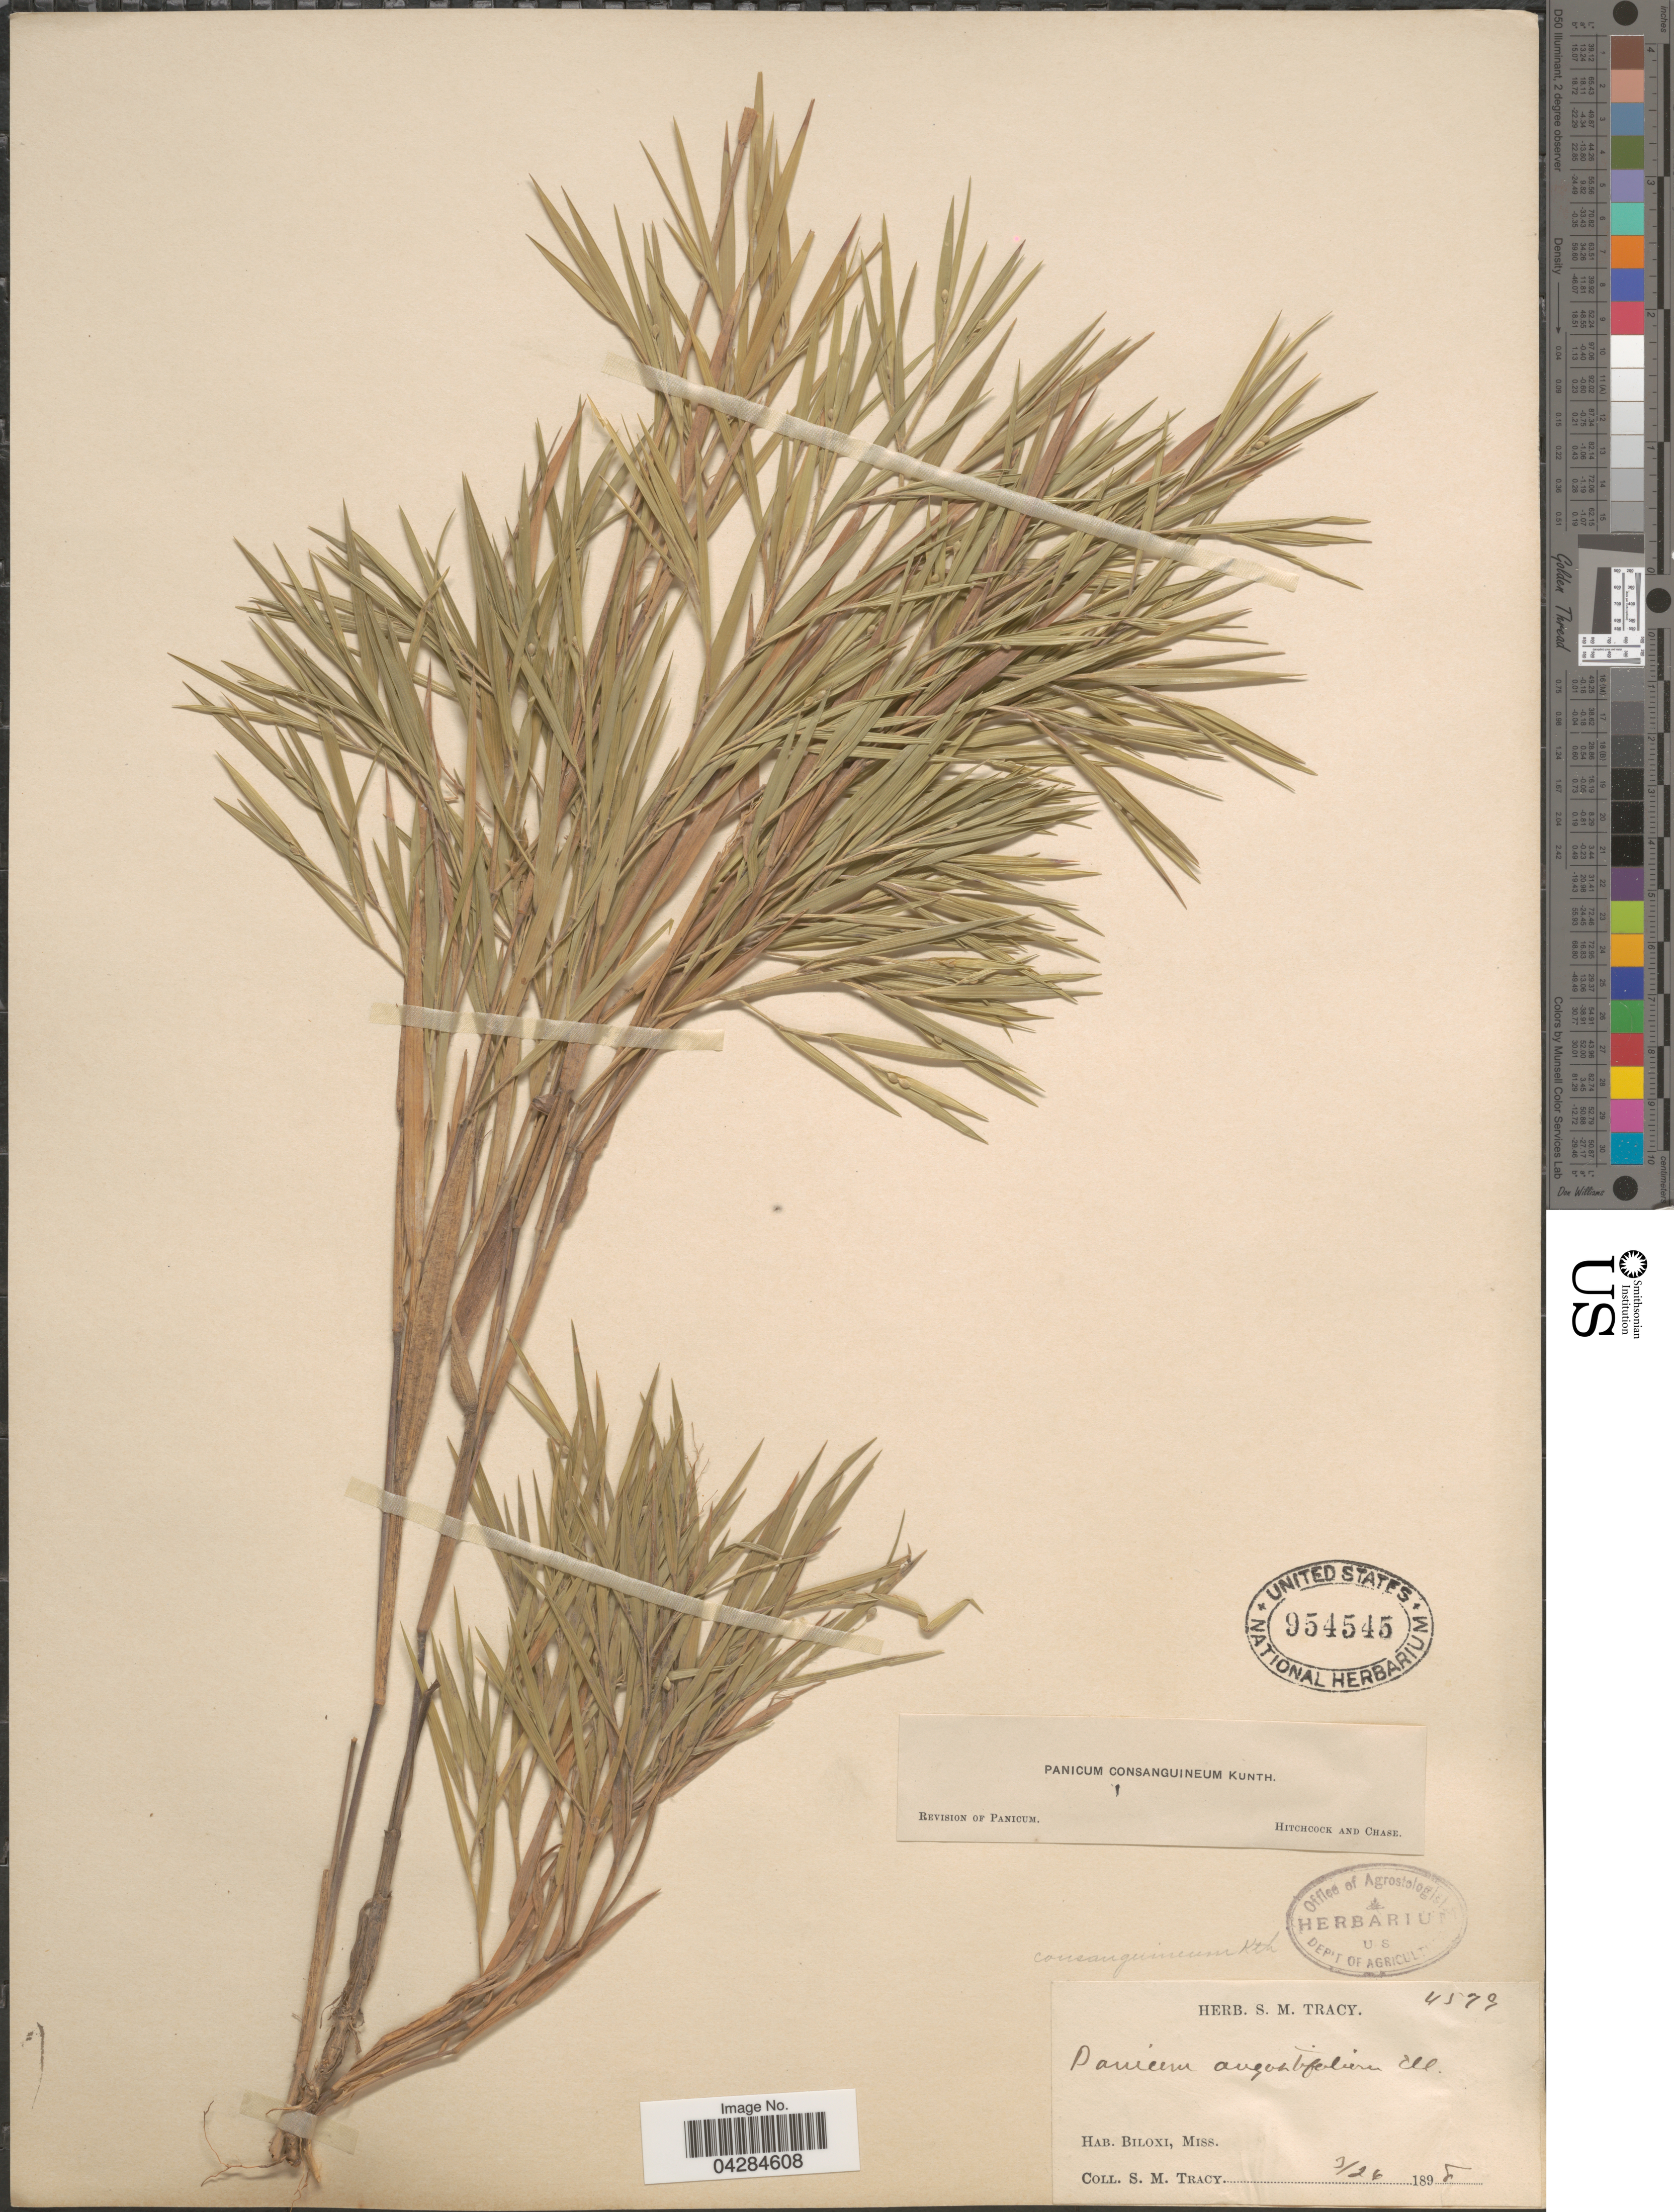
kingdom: Plantae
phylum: Tracheophyta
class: Liliopsida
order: Poales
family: Poaceae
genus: Dichanthelium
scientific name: Dichanthelium ovale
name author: (Elliott) Gould & C.A. Clark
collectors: S. M. Tracy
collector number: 4579*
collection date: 1898-03-26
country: United States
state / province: Mississippi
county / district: Harrison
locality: Biloxi.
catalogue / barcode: US 954545